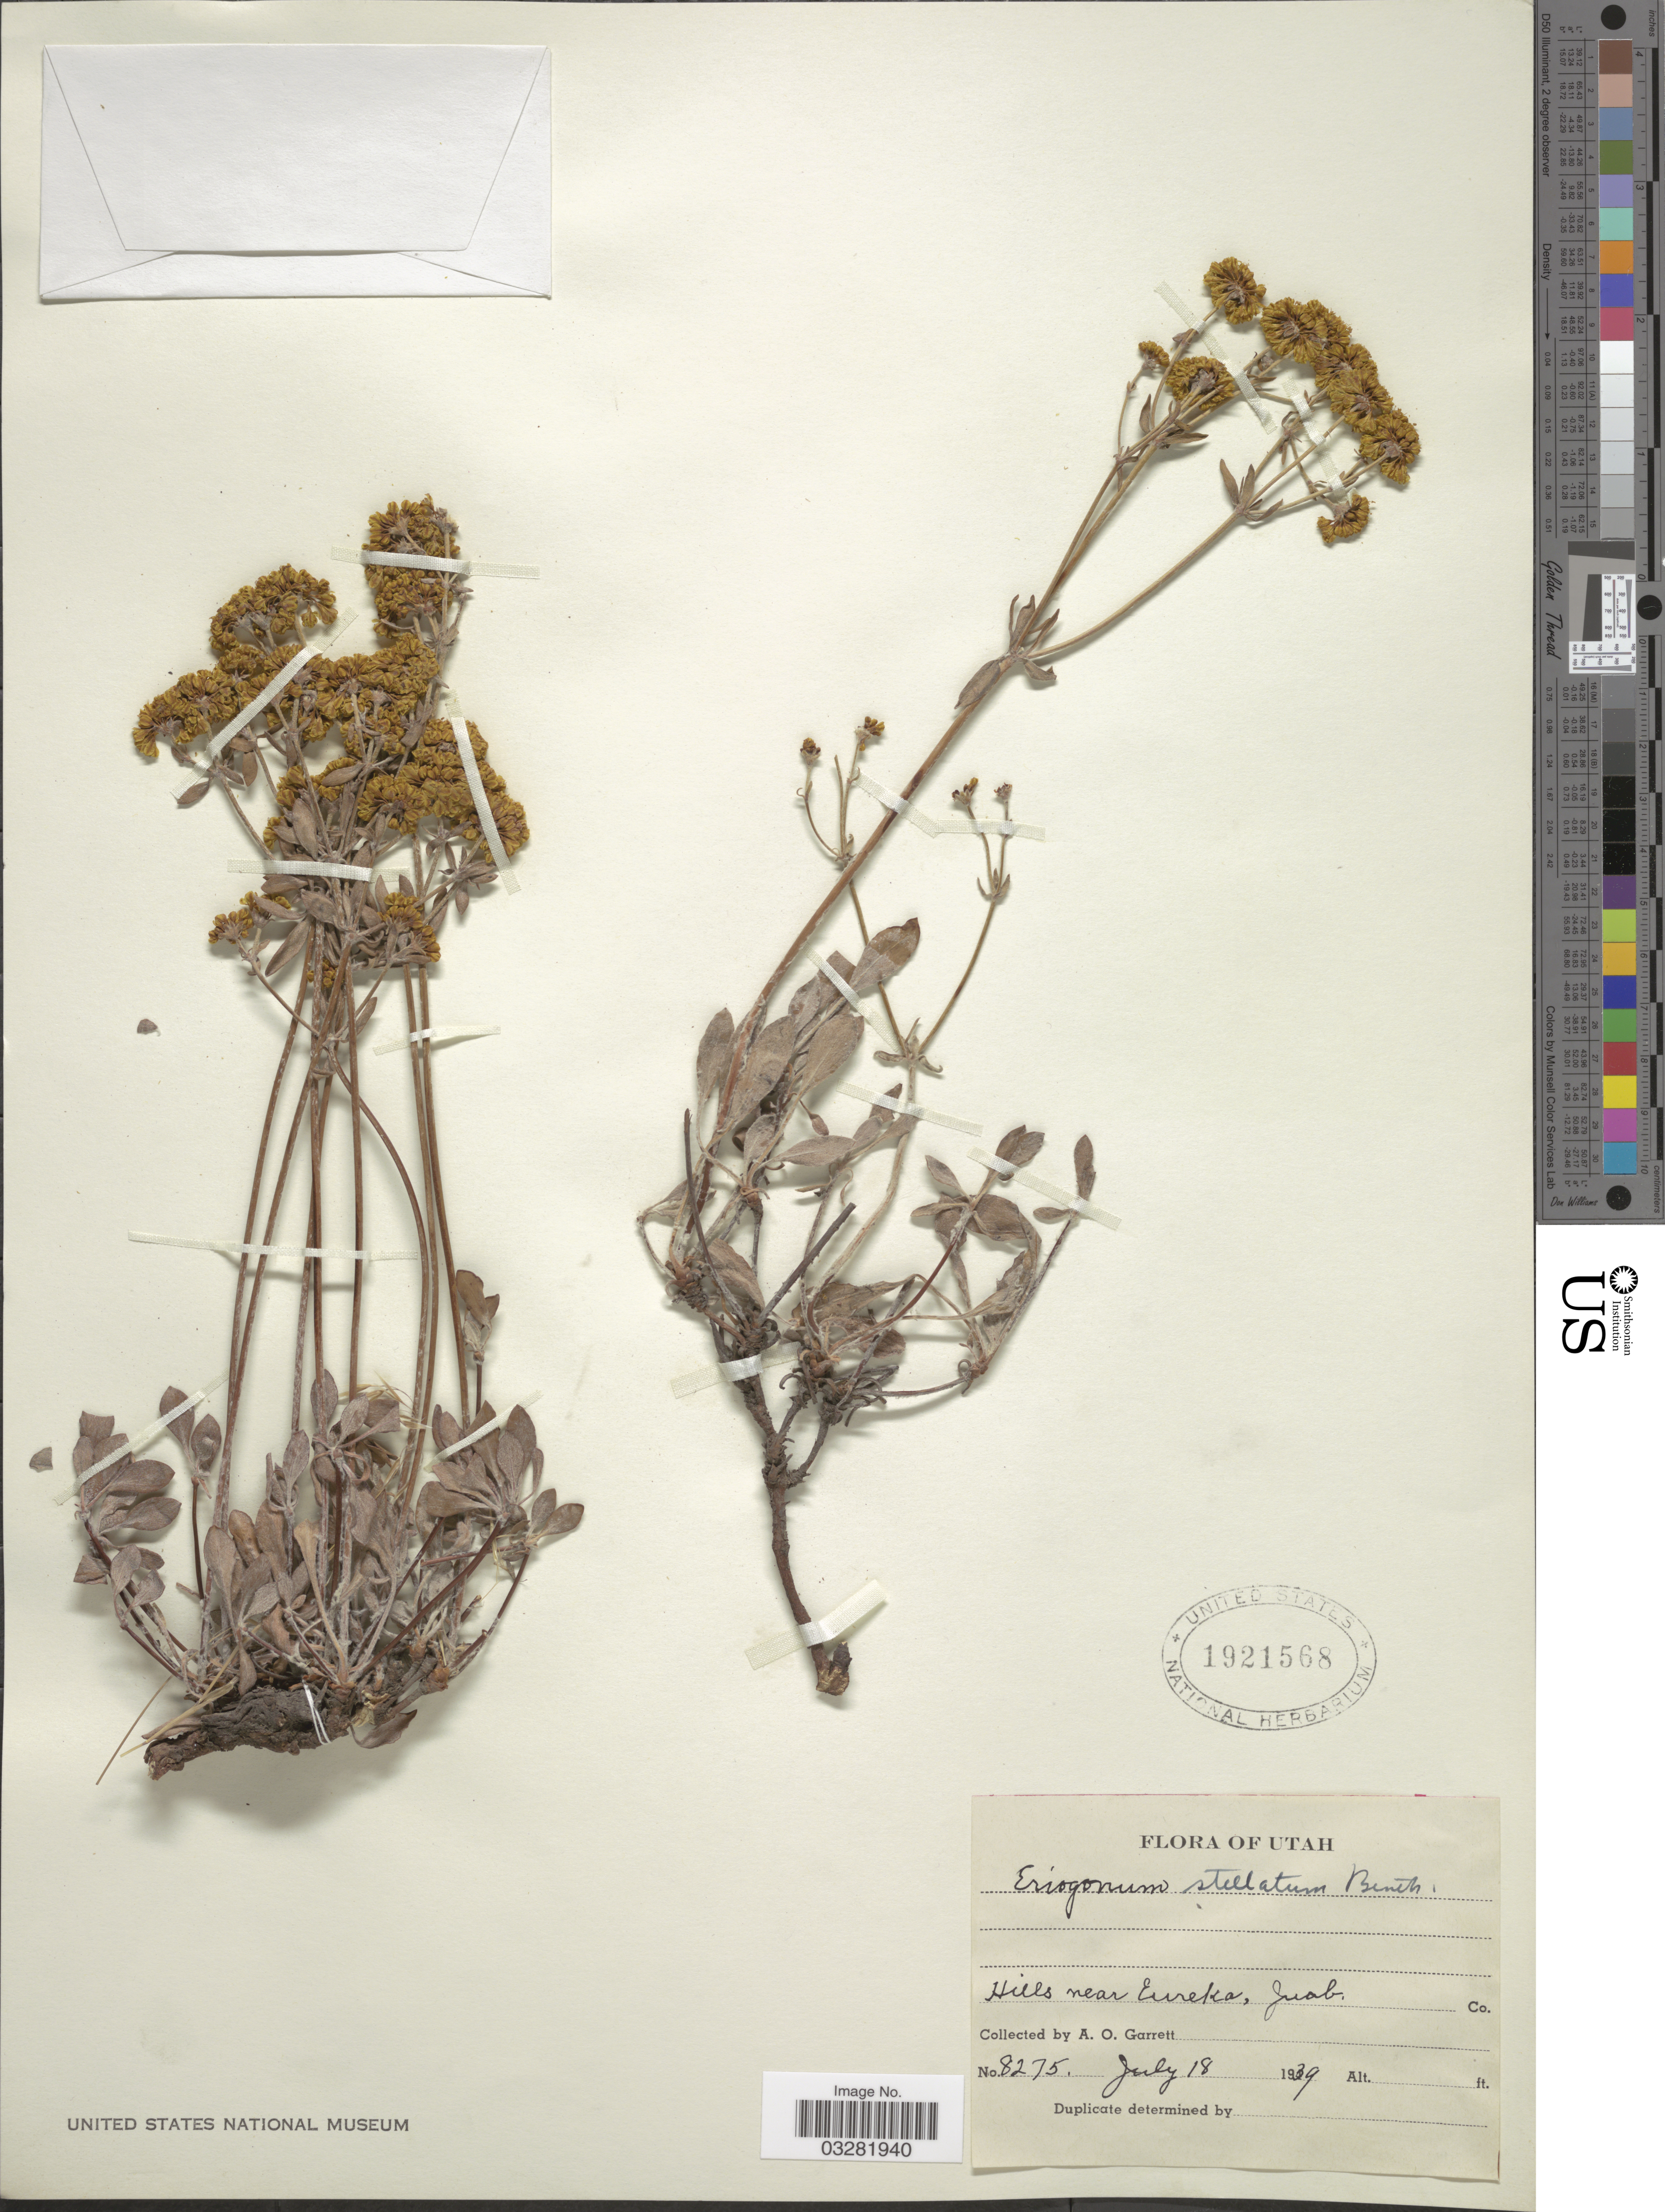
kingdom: Plantae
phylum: Tracheophyta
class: Magnoliopsida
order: Caryophyllales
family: Polygonaceae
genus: Eriogonum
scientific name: Eriogonum umbellatum var. subaridum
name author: S. Stokes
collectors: A. O. Garrett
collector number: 8275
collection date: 1939-07-18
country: United States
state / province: Utah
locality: Hills near Eureka, Juab. Co.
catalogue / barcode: US 1921568